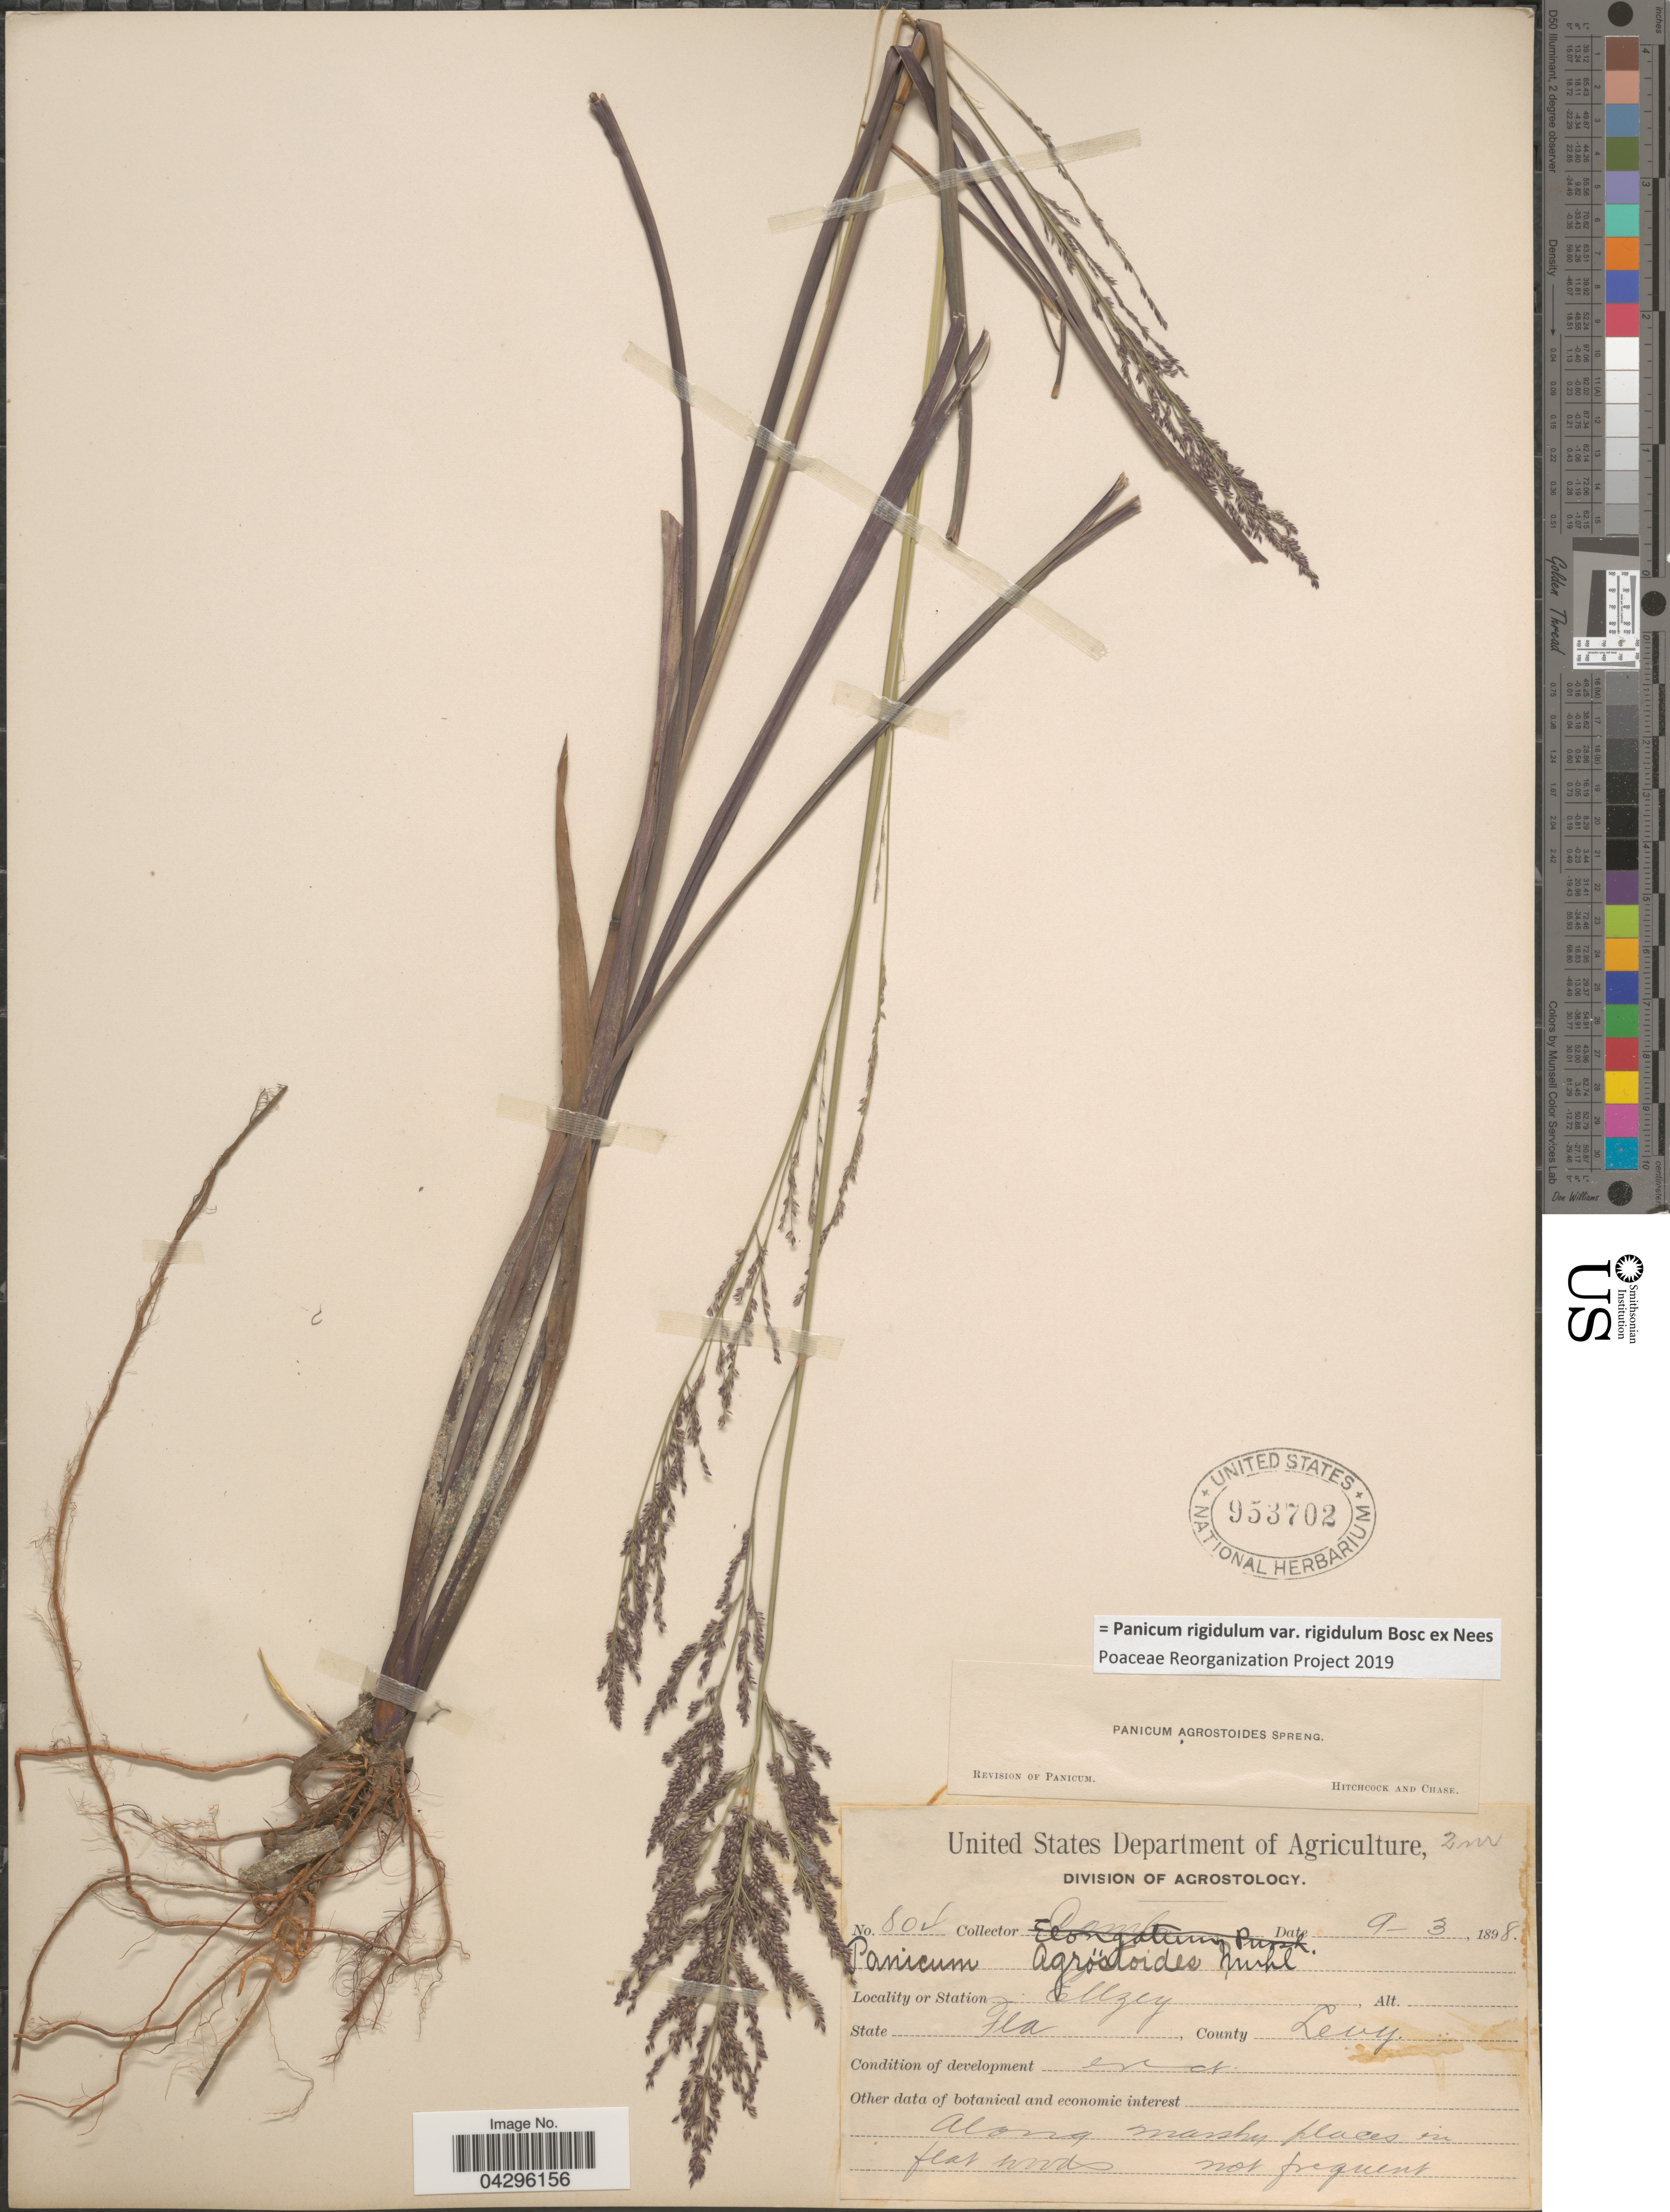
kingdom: Plantae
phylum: Tracheophyta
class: Liliopsida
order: Poales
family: Poaceae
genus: Panicum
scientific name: Panicum rigidulum var. rigidulum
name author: Bosc ex Nees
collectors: -. Combs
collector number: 804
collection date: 1898-09-03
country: United States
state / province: Florida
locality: Ellzey. County Levy.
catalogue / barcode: US 953702